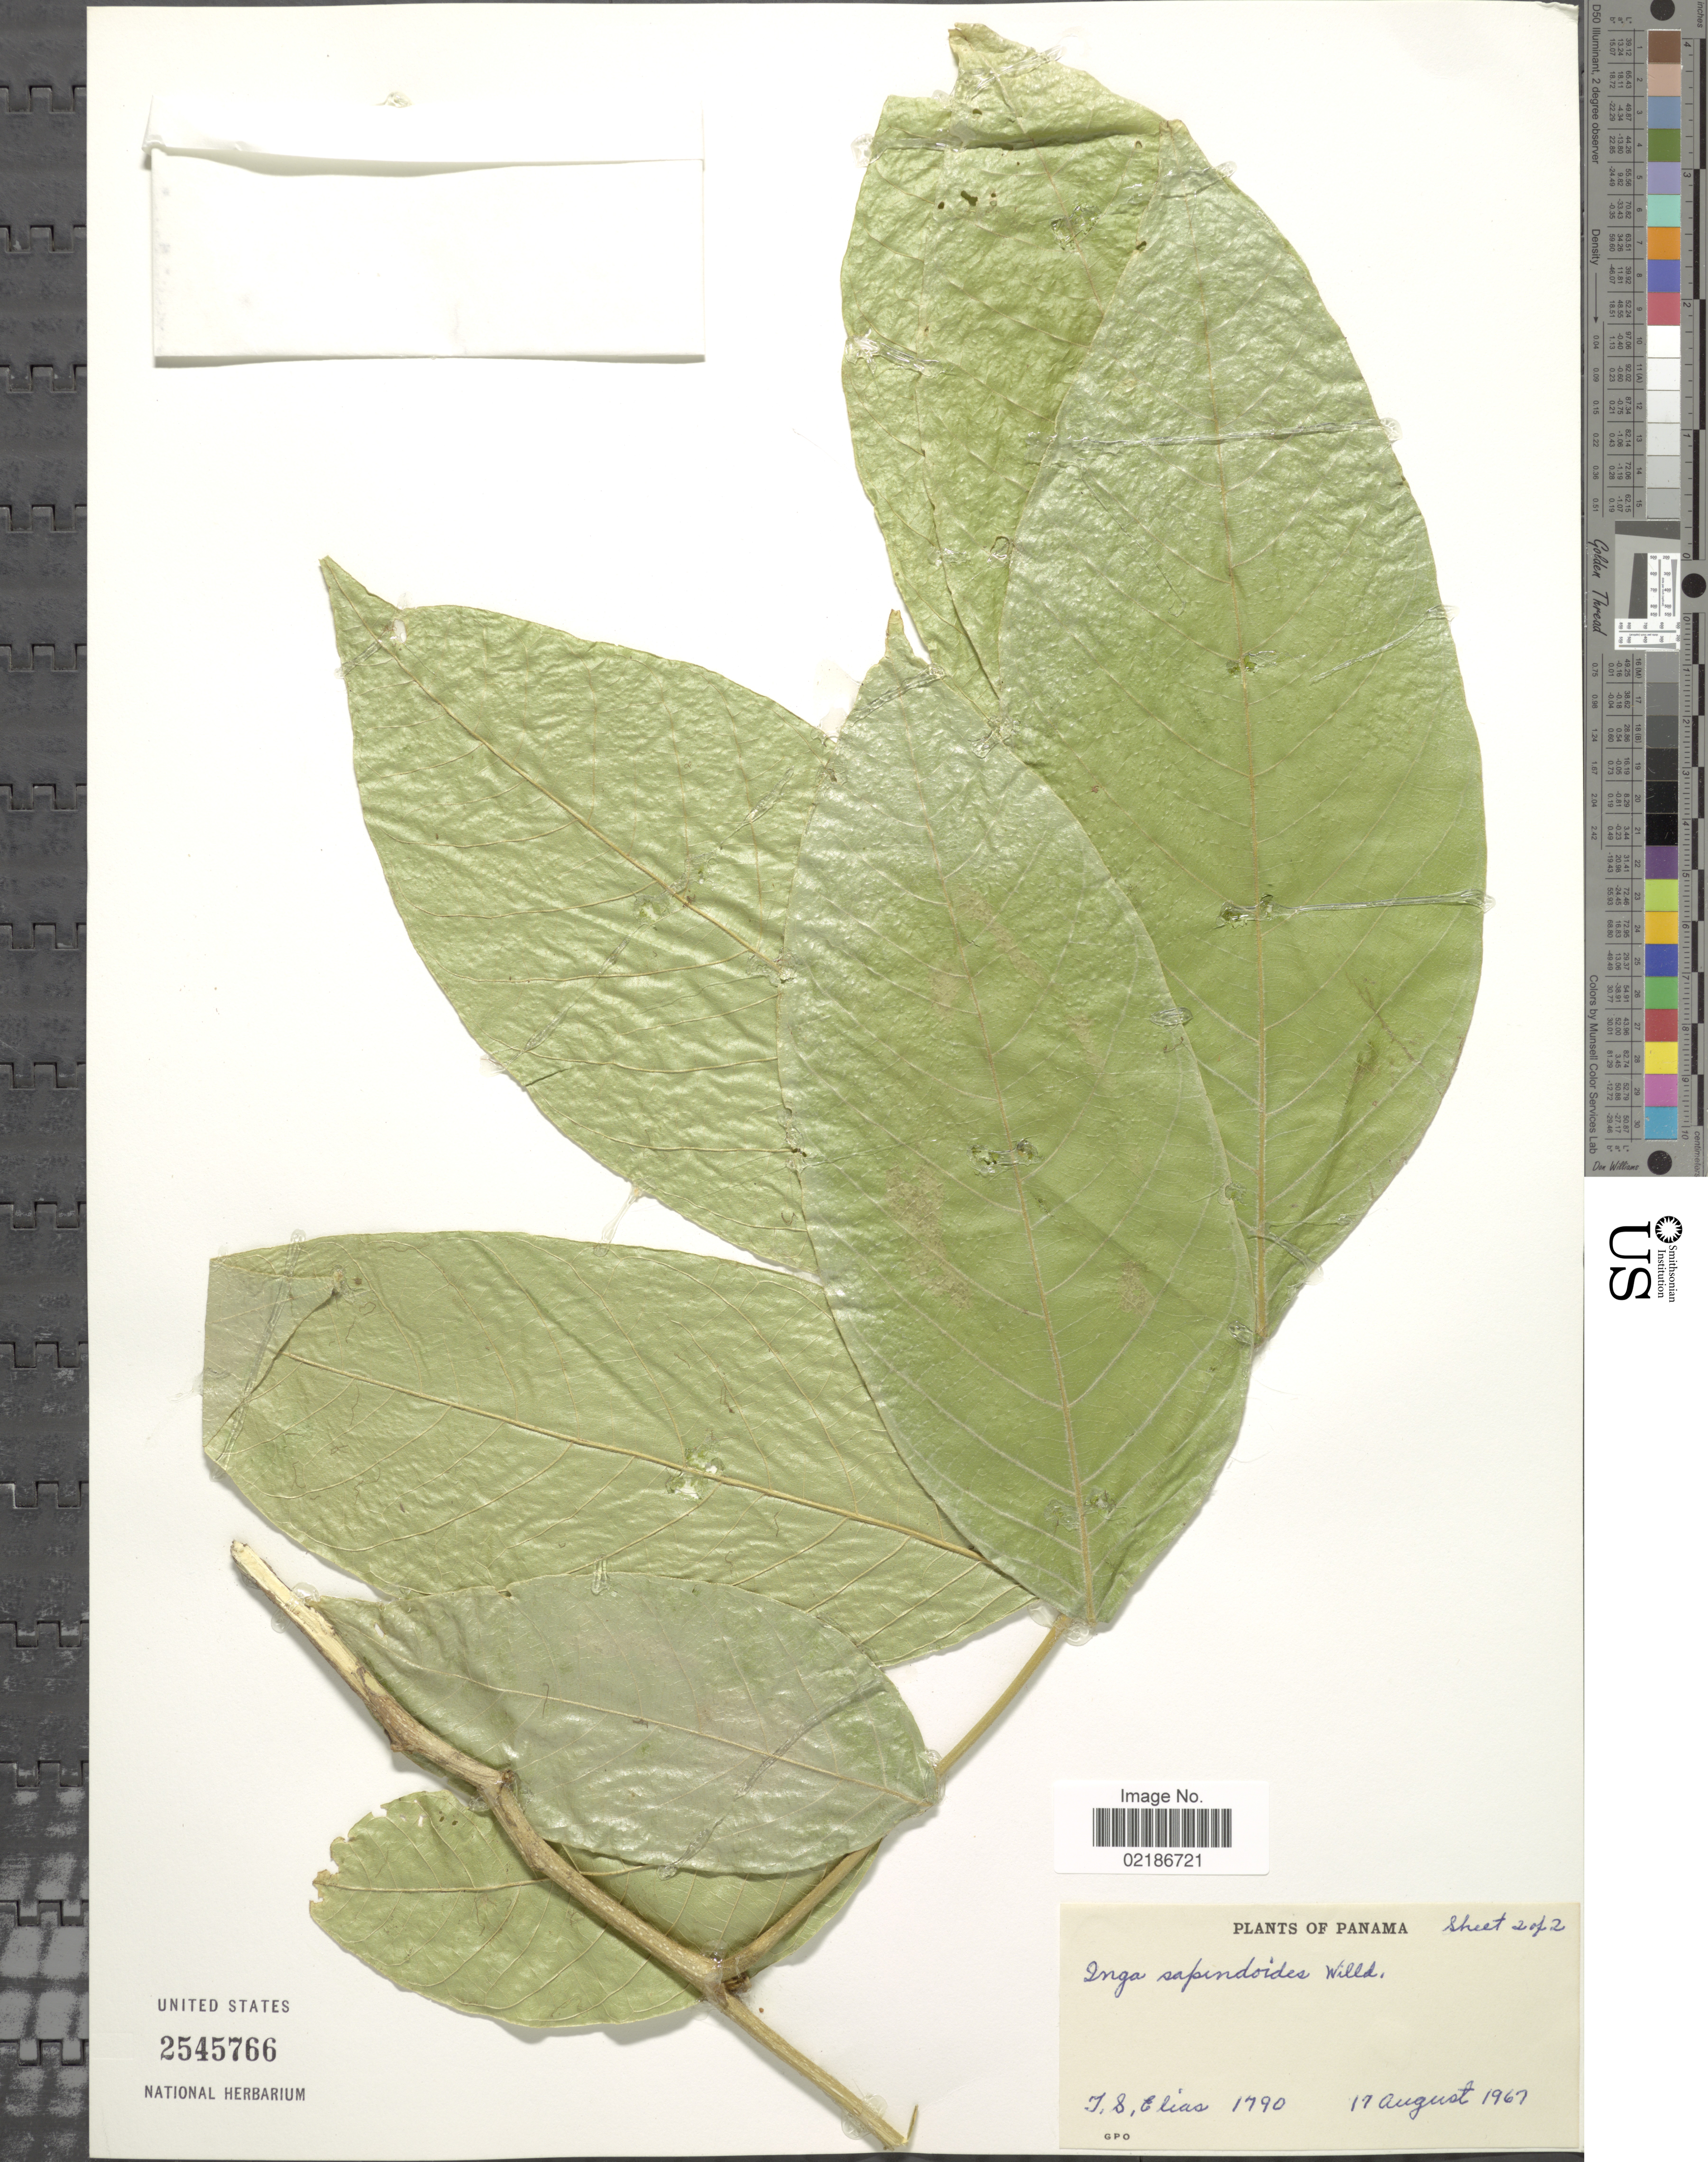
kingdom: Plantae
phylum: Tracheophyta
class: Magnoliopsida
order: Fabales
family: Fabaceae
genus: Inga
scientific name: Inga sapindoides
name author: Willd.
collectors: T. S. Elias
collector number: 1790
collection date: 1967-08-19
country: Panama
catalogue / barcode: US 2545766